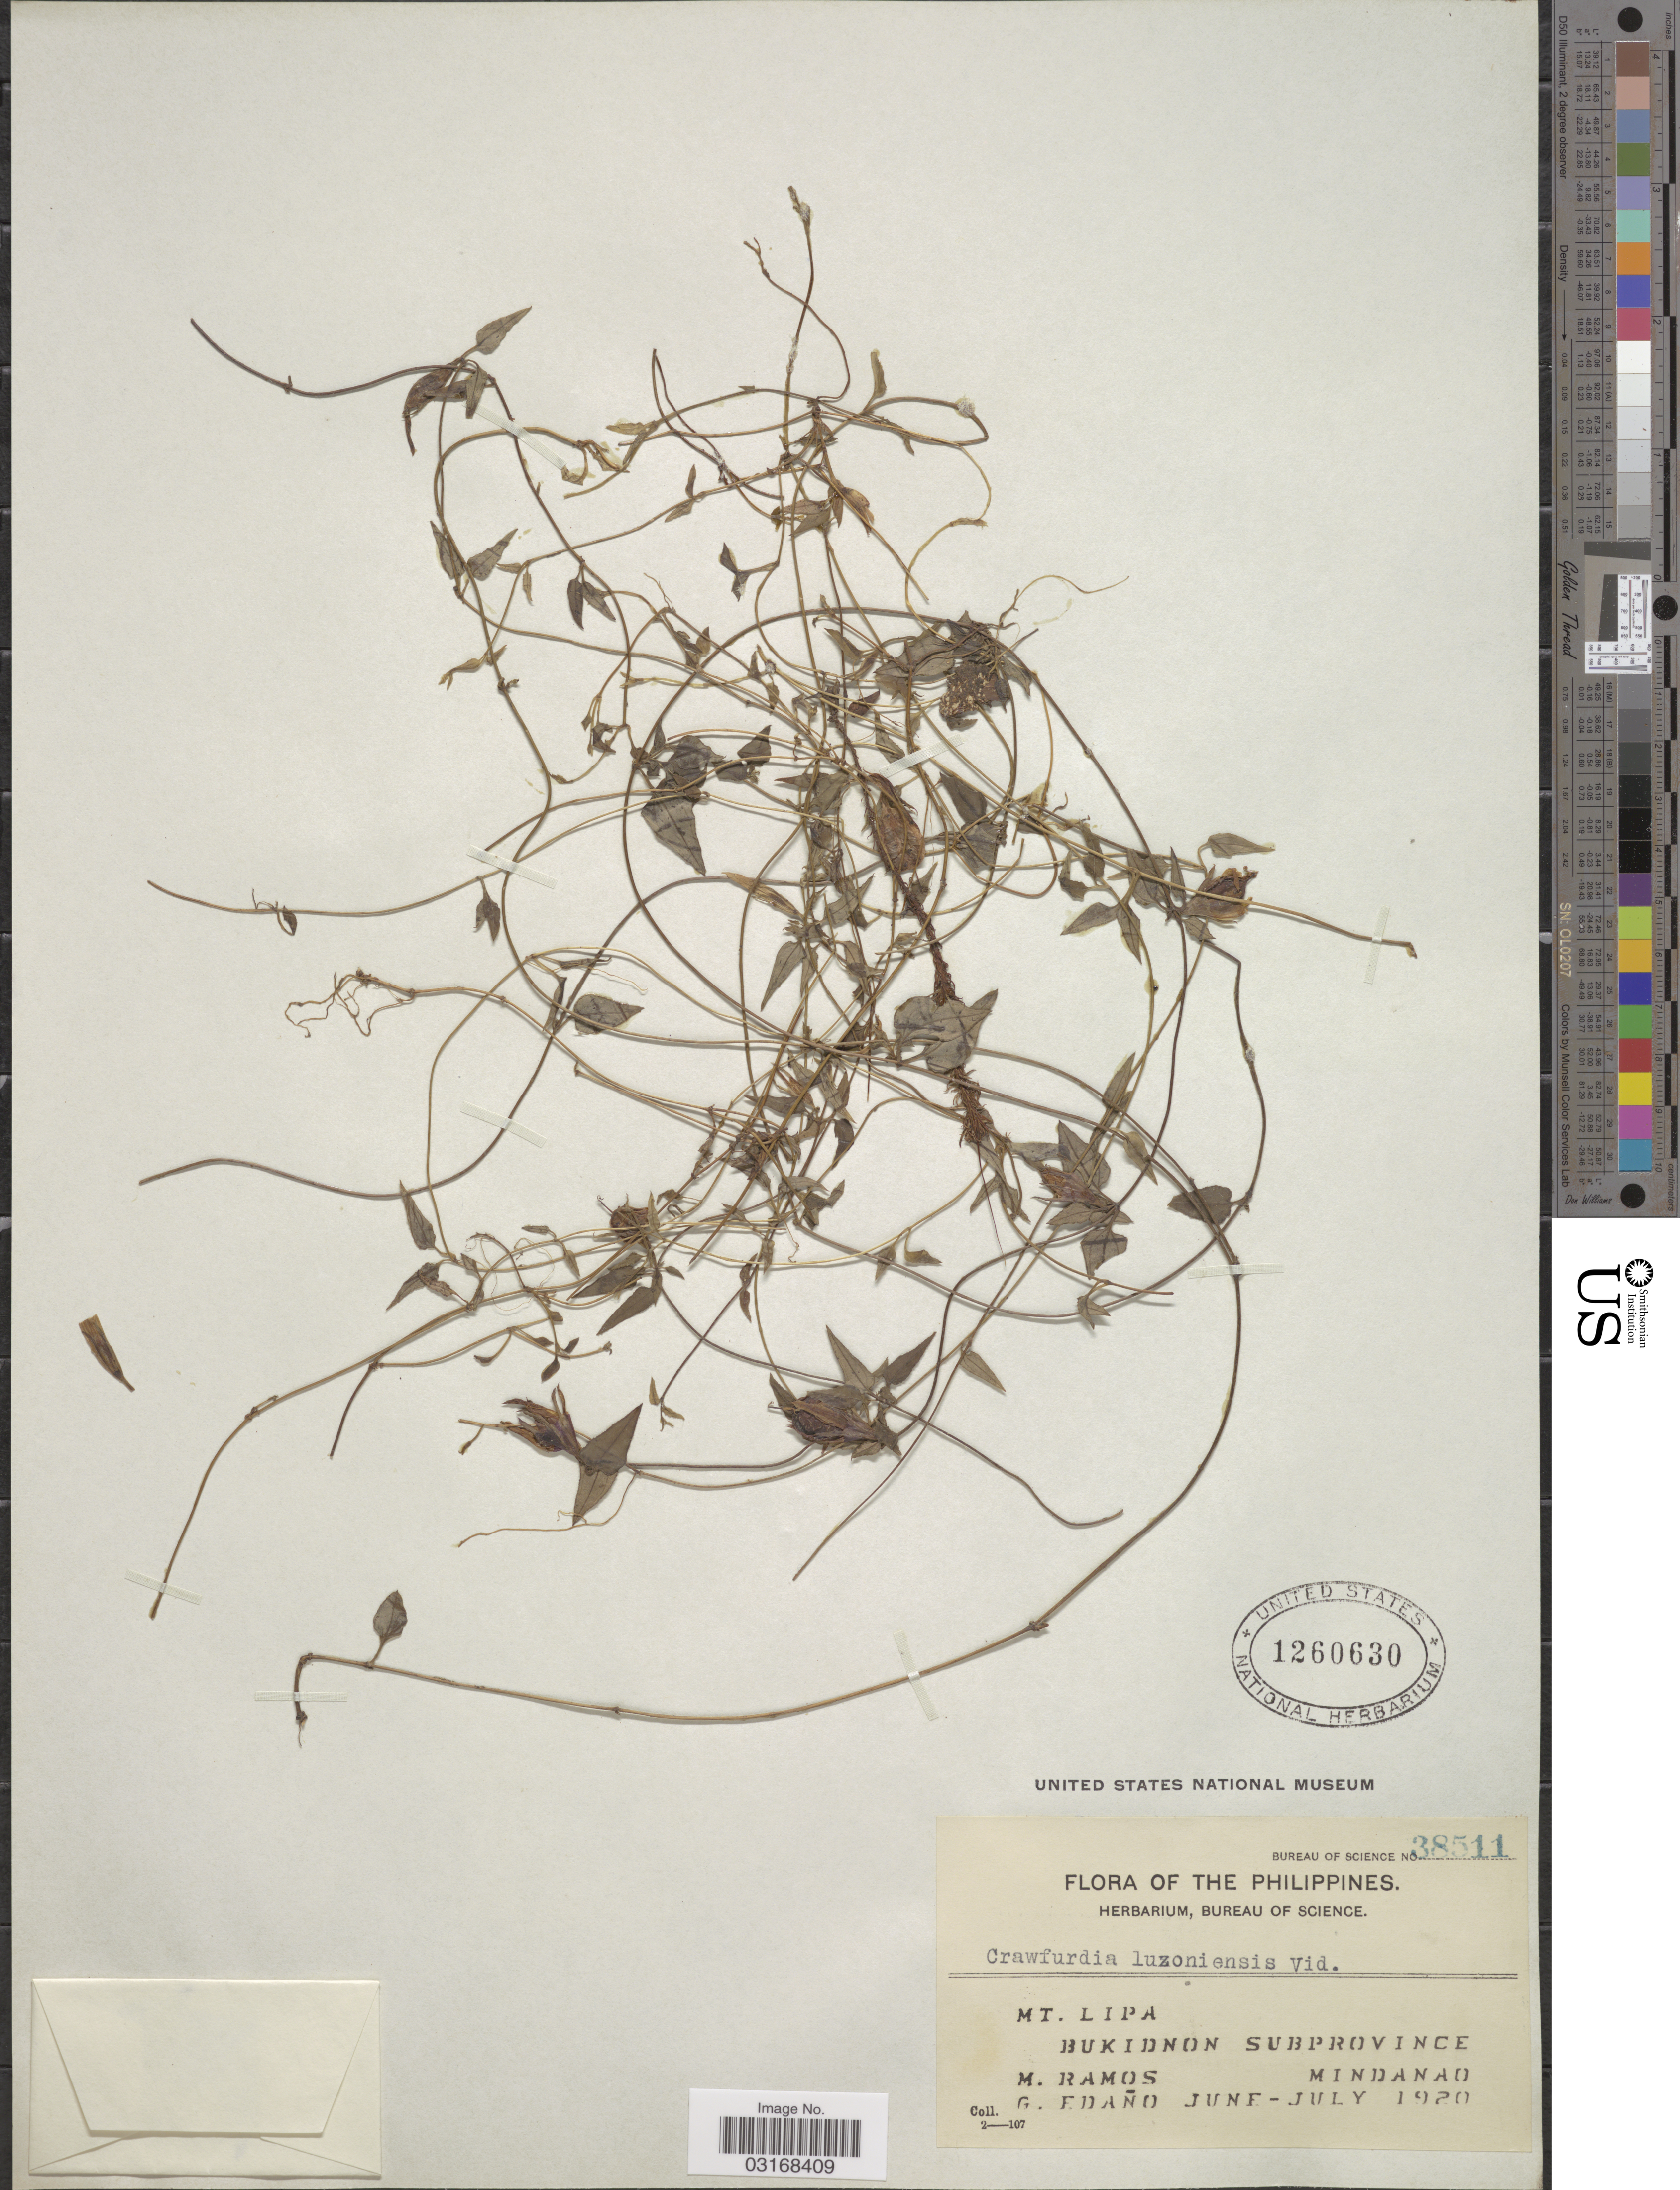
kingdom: Plantae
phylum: Tracheophyta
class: Magnoliopsida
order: Gentianales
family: Gentianaceae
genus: Crawfurdia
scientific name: Crawfurdia luzonensis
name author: Vidal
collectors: M. Ramos & G. Edaño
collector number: Bureau of Science 38511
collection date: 1920-06/1920-07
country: Philippines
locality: Mt. Lipa. Bukidnon Subprovince. Mindanao.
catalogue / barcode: US 1260630